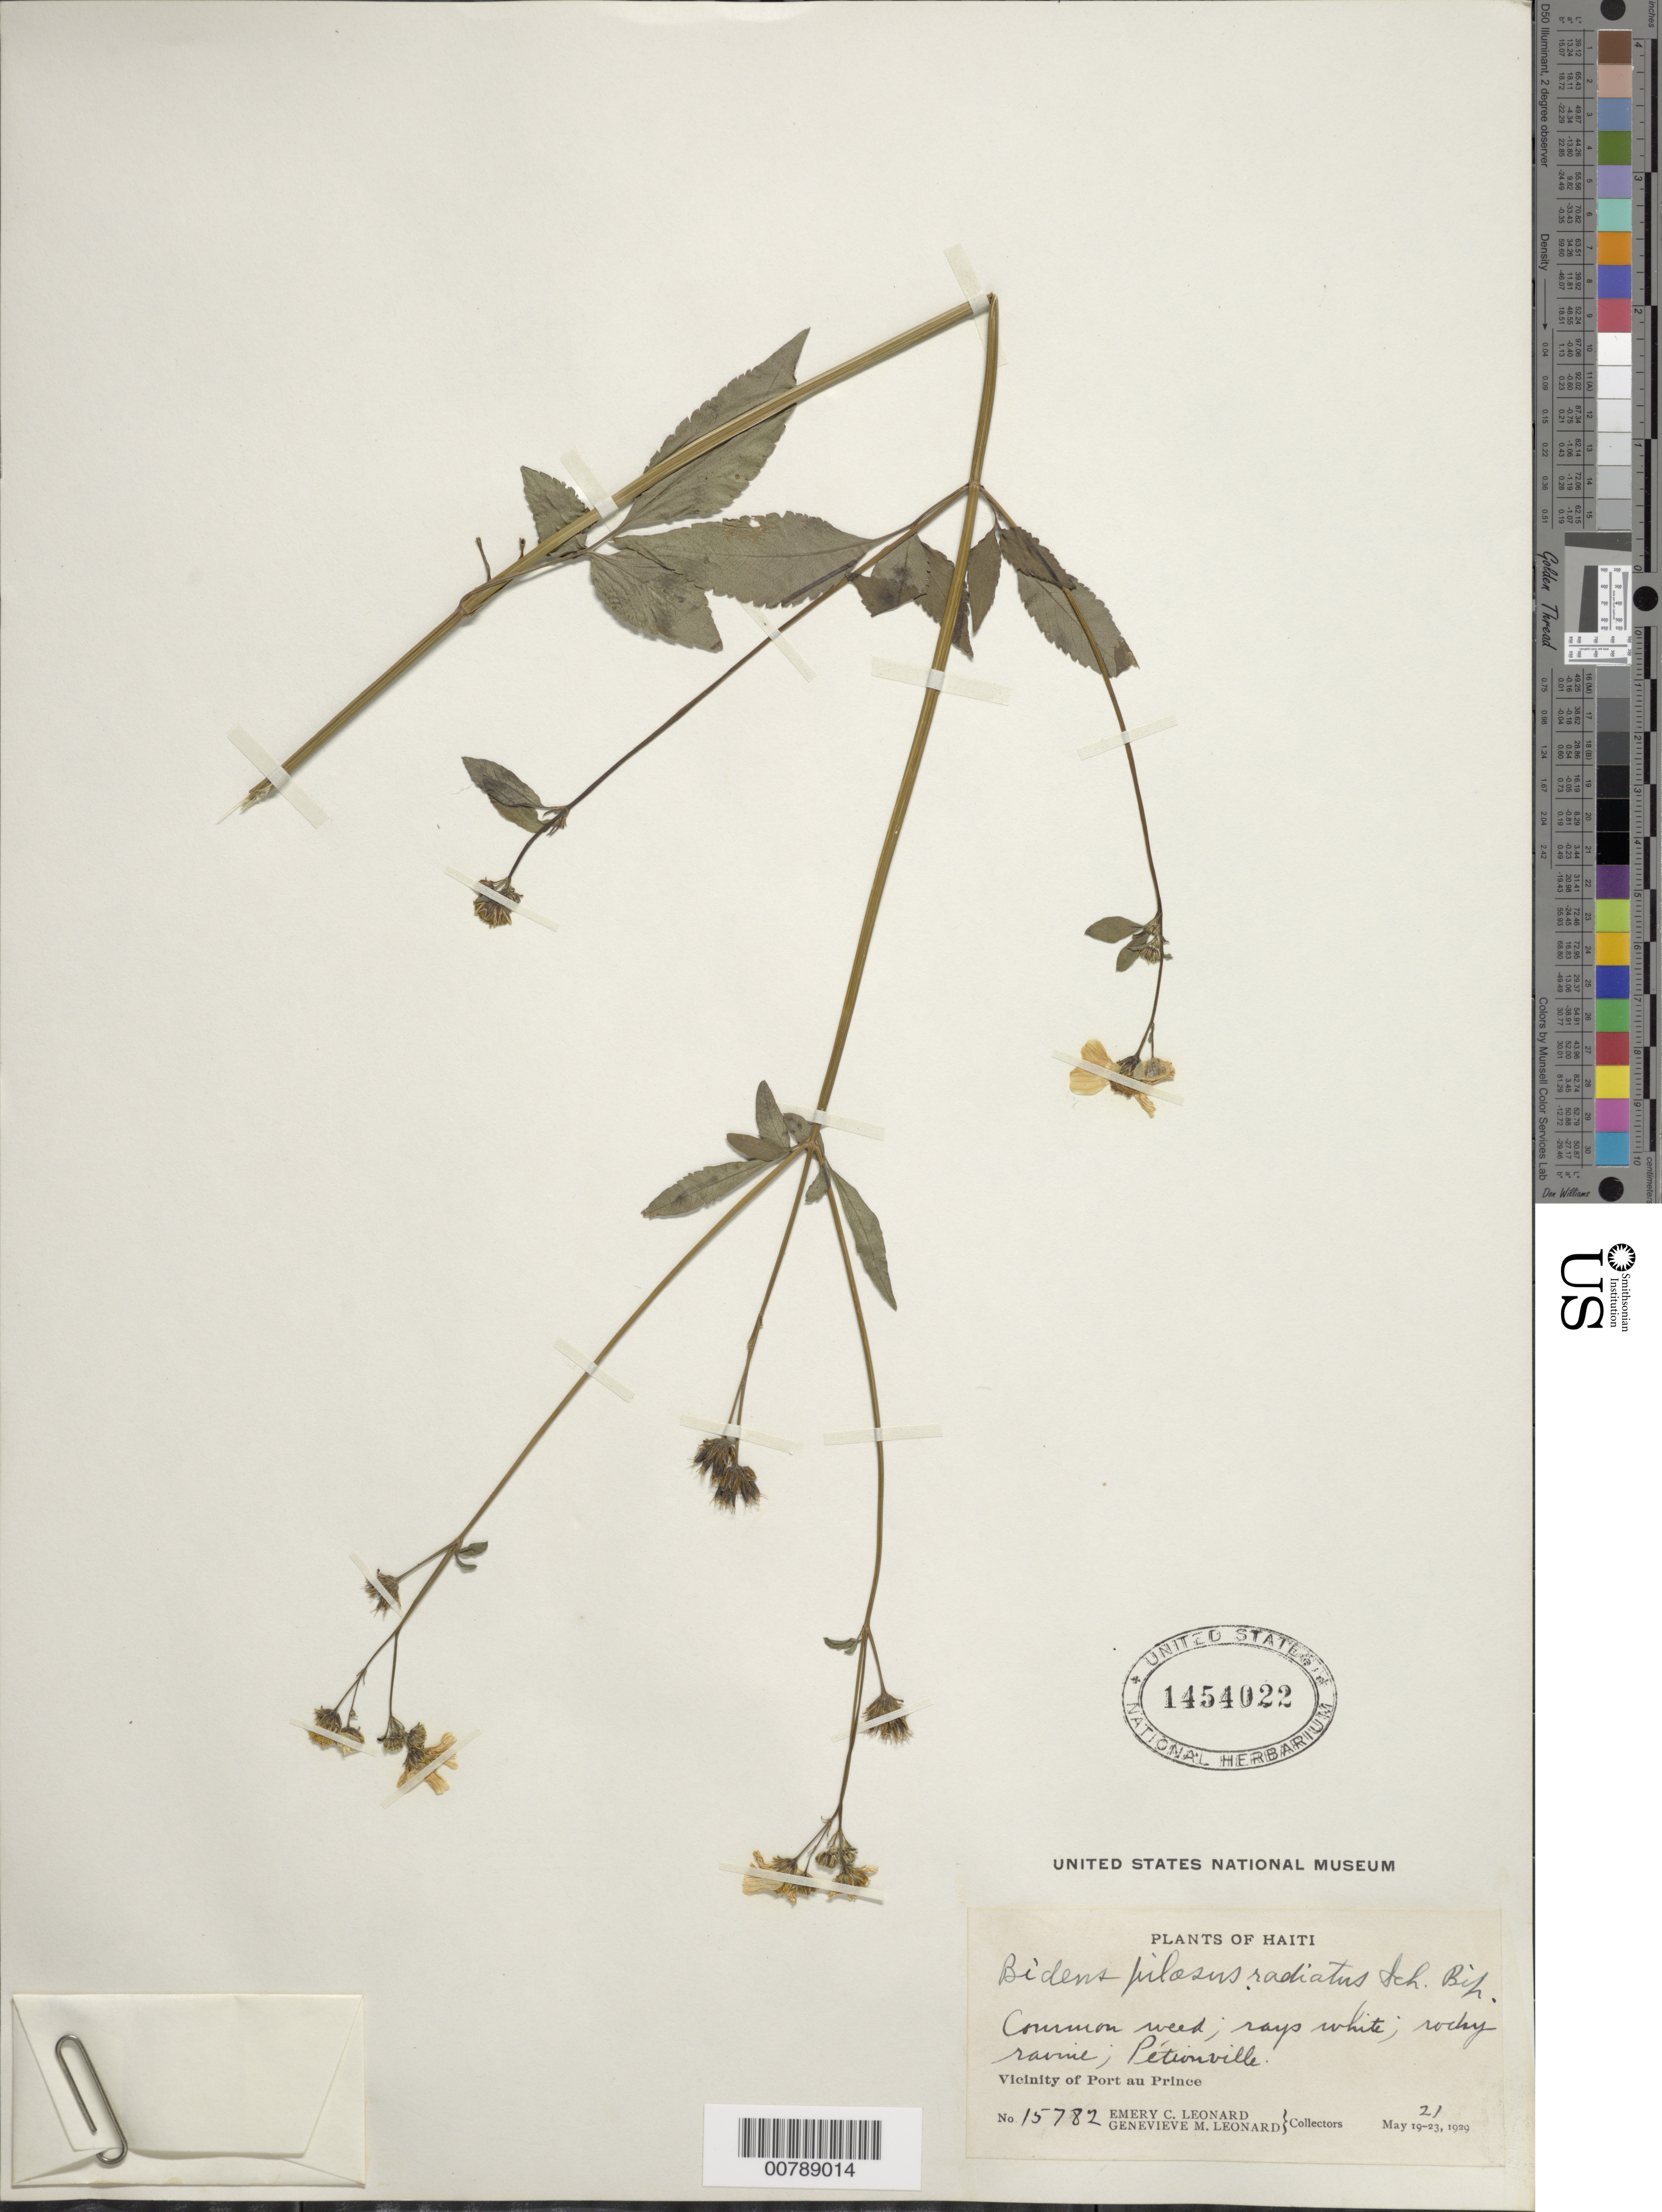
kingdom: Plantae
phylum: Tracheophyta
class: Magnoliopsida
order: Asterales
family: Asteraceae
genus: Bidens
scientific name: Bidens alba var. radiata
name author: (Sch. Bip.) R.E. Ballard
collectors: E. C. Leonard & G. M. Leonard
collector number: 15782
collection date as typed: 21 May 1929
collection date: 1929-05-21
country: Haiti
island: Hispaniola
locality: Vicinity of Port au Prince; rocky ravine, Pétionville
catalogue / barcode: US 1454022